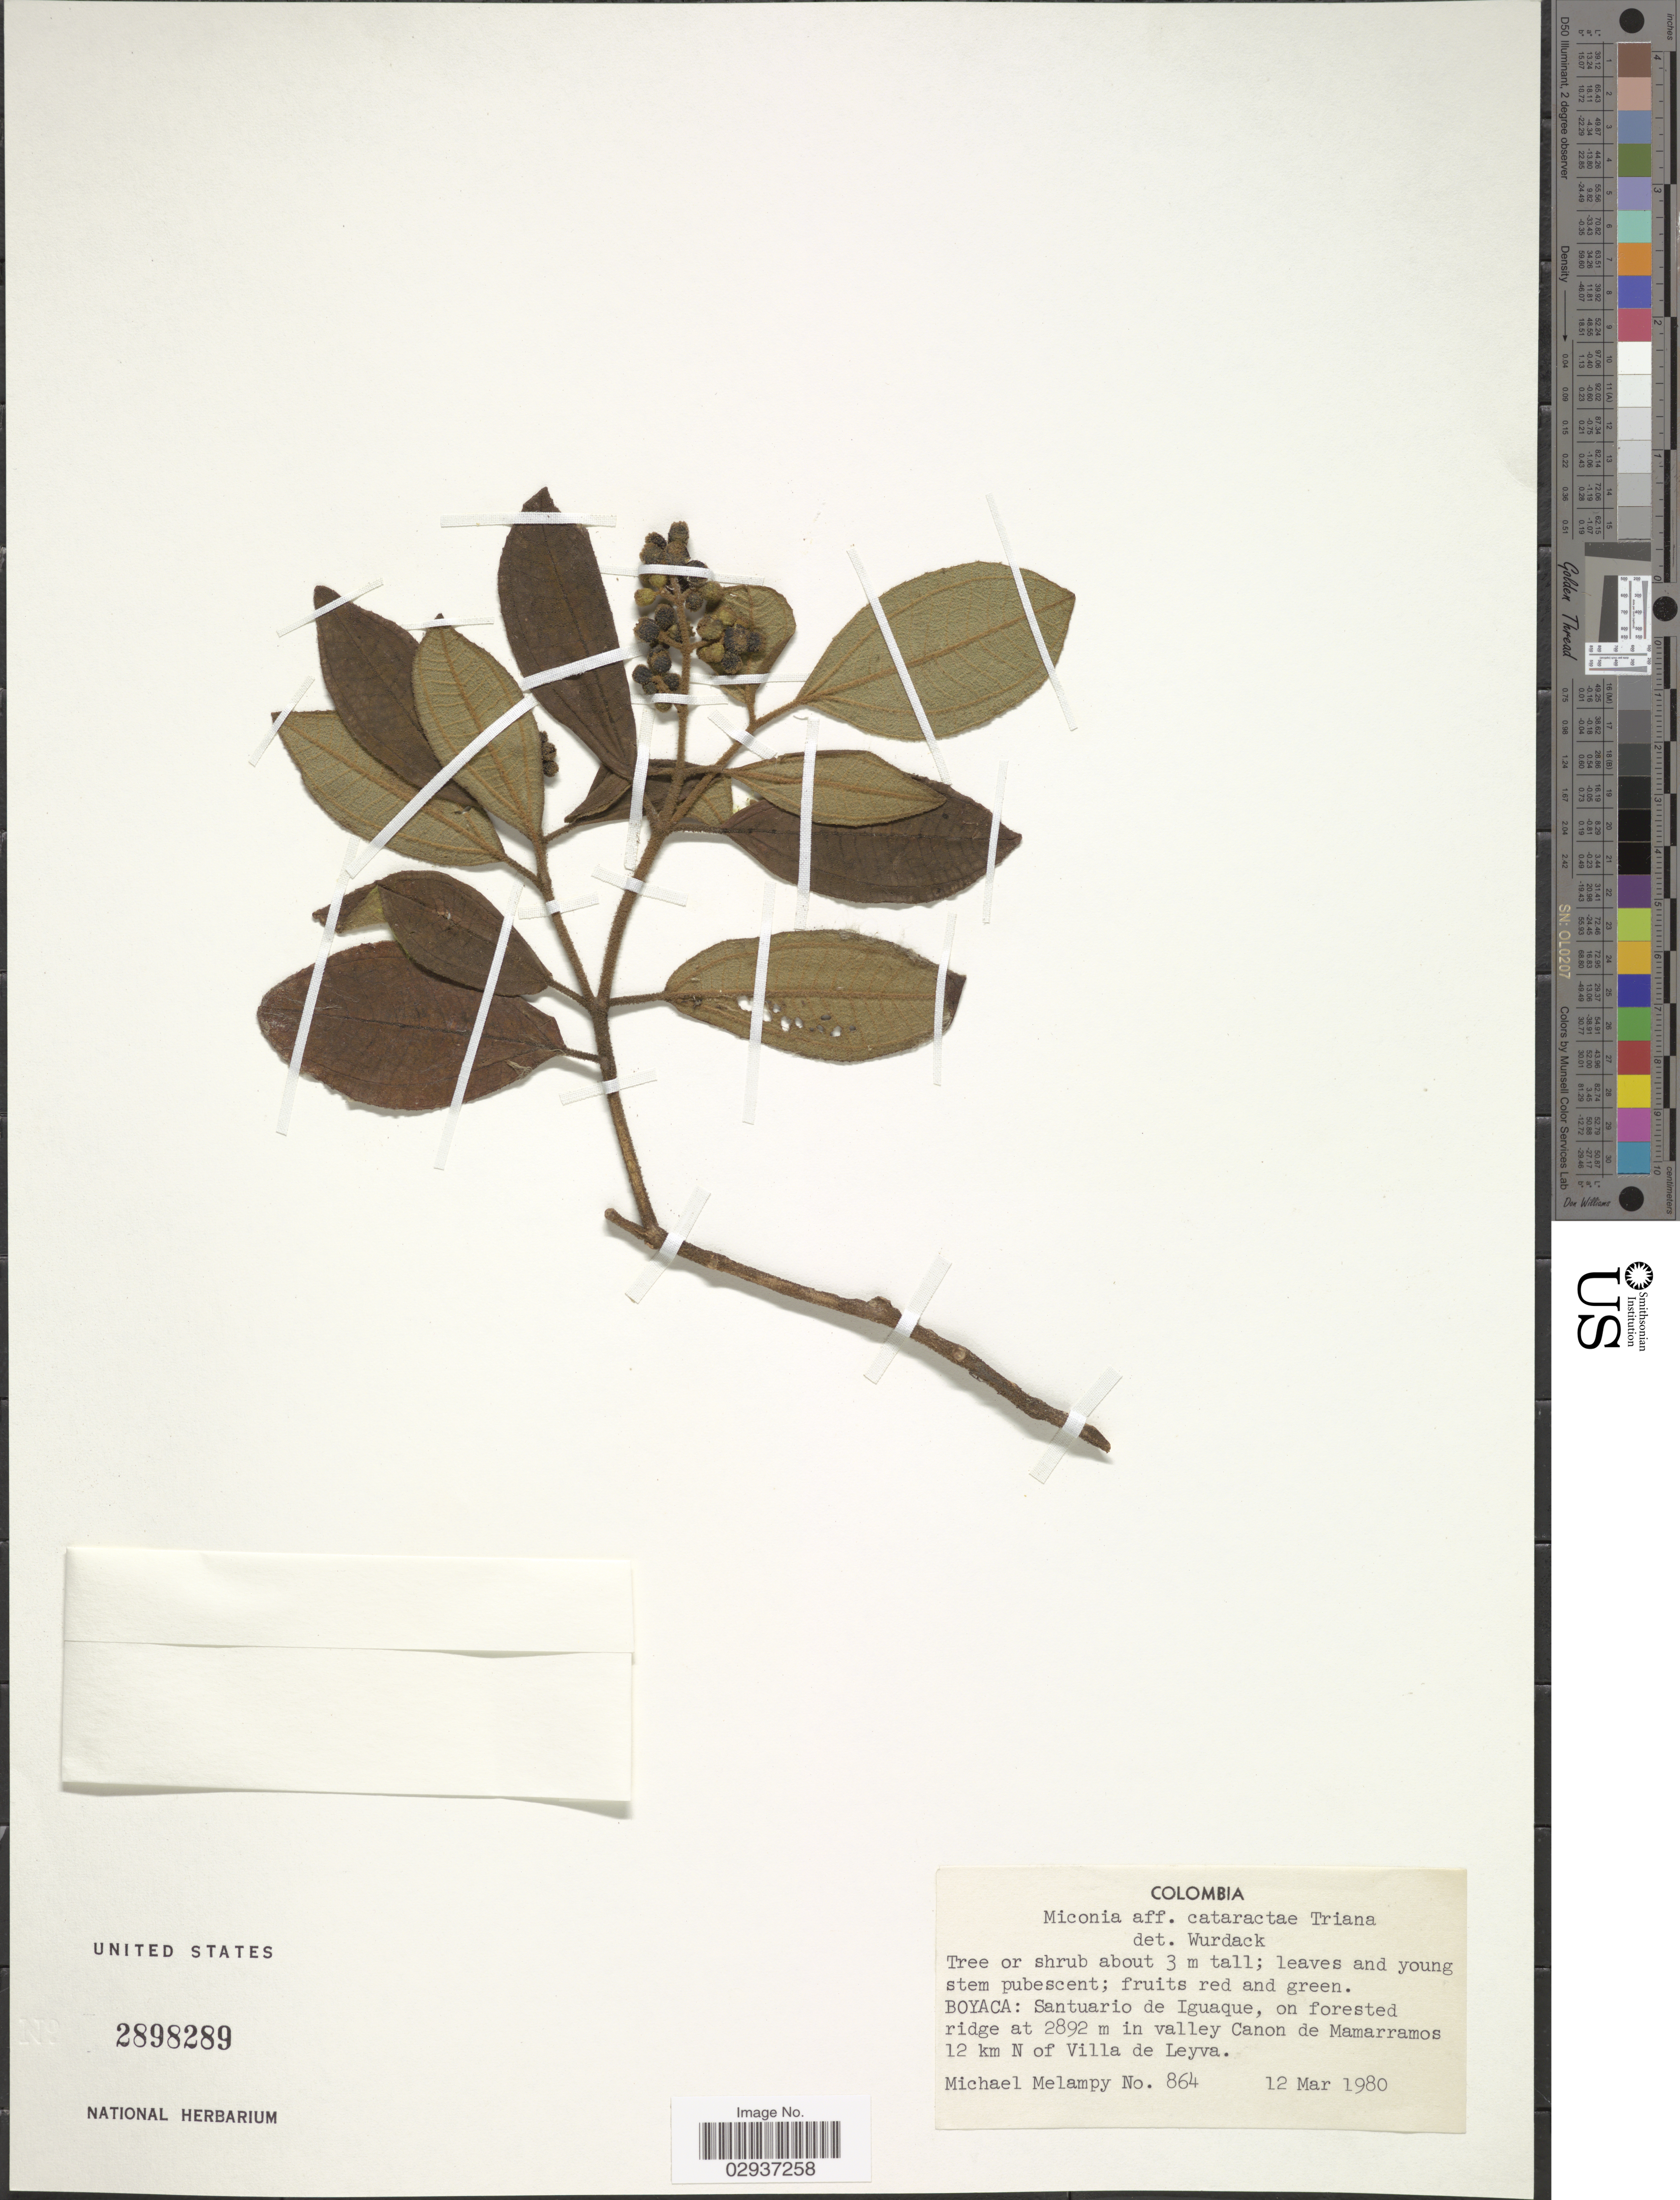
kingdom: Plantae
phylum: Tracheophyta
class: Magnoliopsida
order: Myrtales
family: Melastomataceae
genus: Miconia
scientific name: Miconia cataractae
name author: Triana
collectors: M. Melampy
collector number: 864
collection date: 1980-03-12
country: Colombia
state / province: Boyacá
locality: Boyaca: Santuario de Iguaque, on forested ridge at 2892 m in valley Canon de Mamarramos 12 km N of Villa de Leyva.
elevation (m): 2892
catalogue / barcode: US 2898289